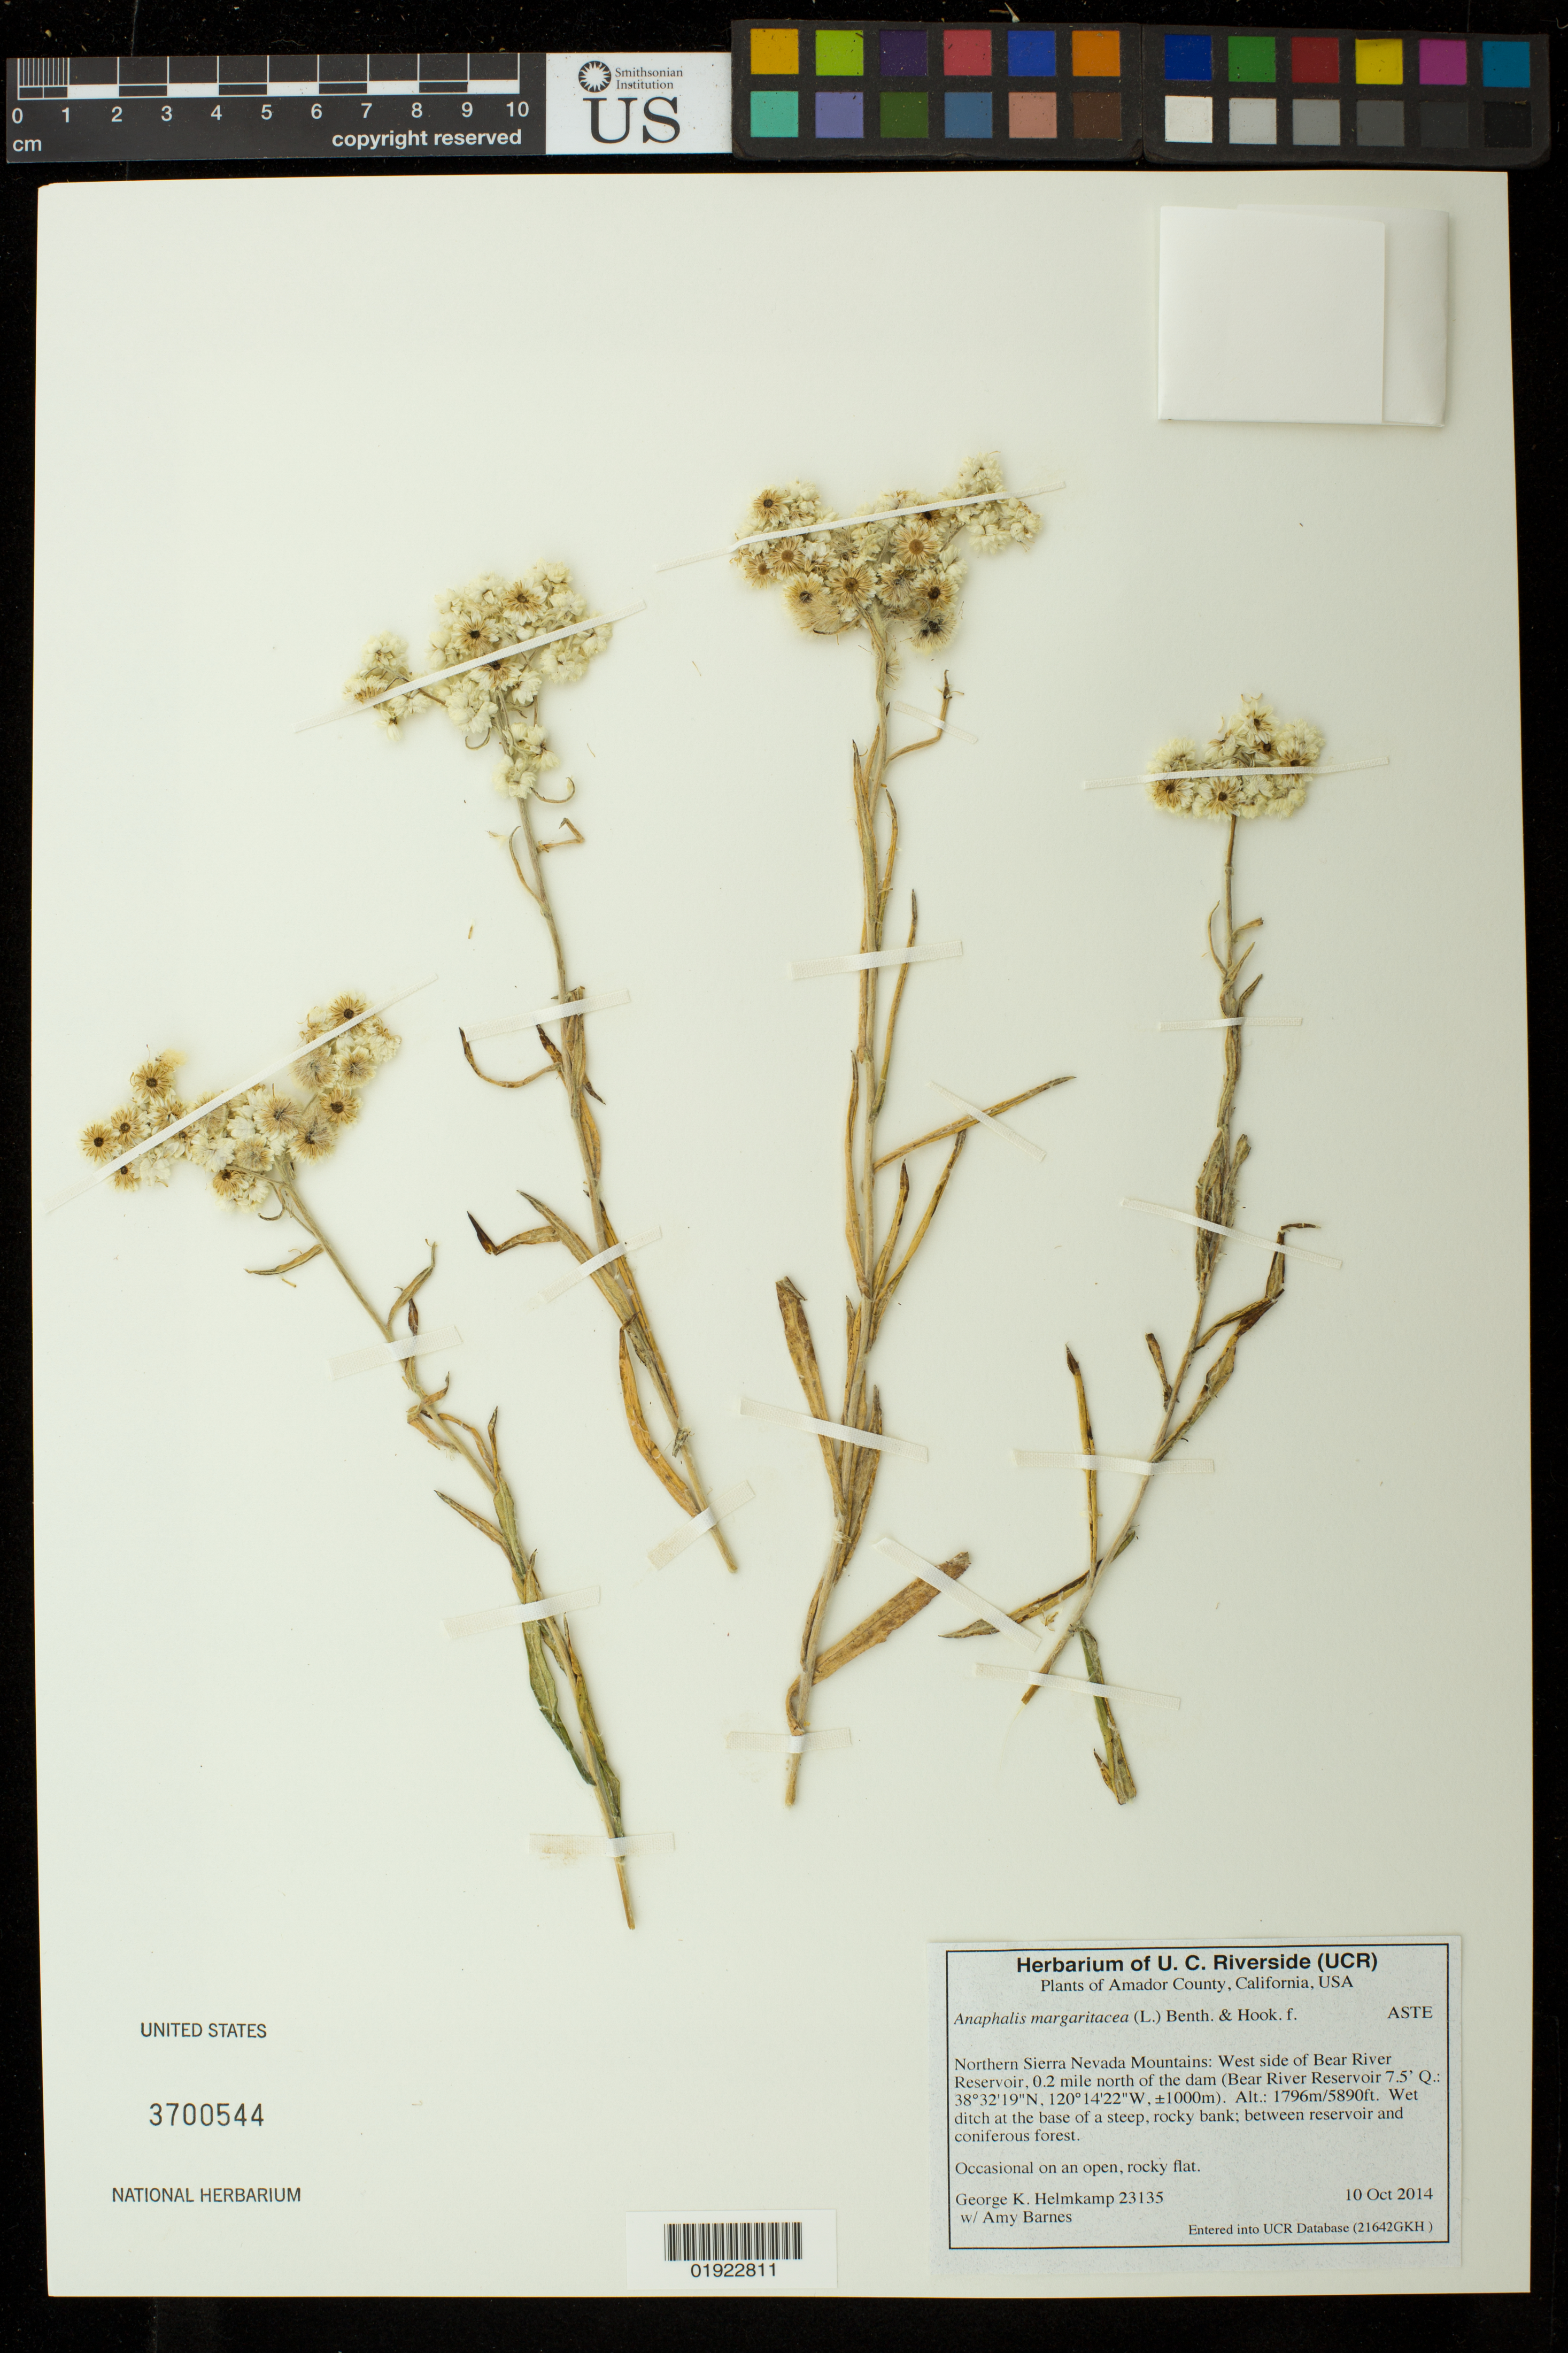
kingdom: Plantae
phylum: Tracheophyta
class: Magnoliopsida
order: Asterales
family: Asteraceae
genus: Anaphalis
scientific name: Anaphalis margaritacea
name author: (L.) Benth. & Hook. f.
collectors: G. Helmkamp & A. Barnes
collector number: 23135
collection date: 2014-10-10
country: United States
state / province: California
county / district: Amador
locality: Northern Sierra Nevada Mountains: West side of Bear RIver Reservoir, 0.2 mile north of the dam.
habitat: Occasional on an open, rocky flat. Wet ditch at the base of a steep, rocky bank; between reservoir and coniferous forest.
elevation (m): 1796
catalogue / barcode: US 3700544